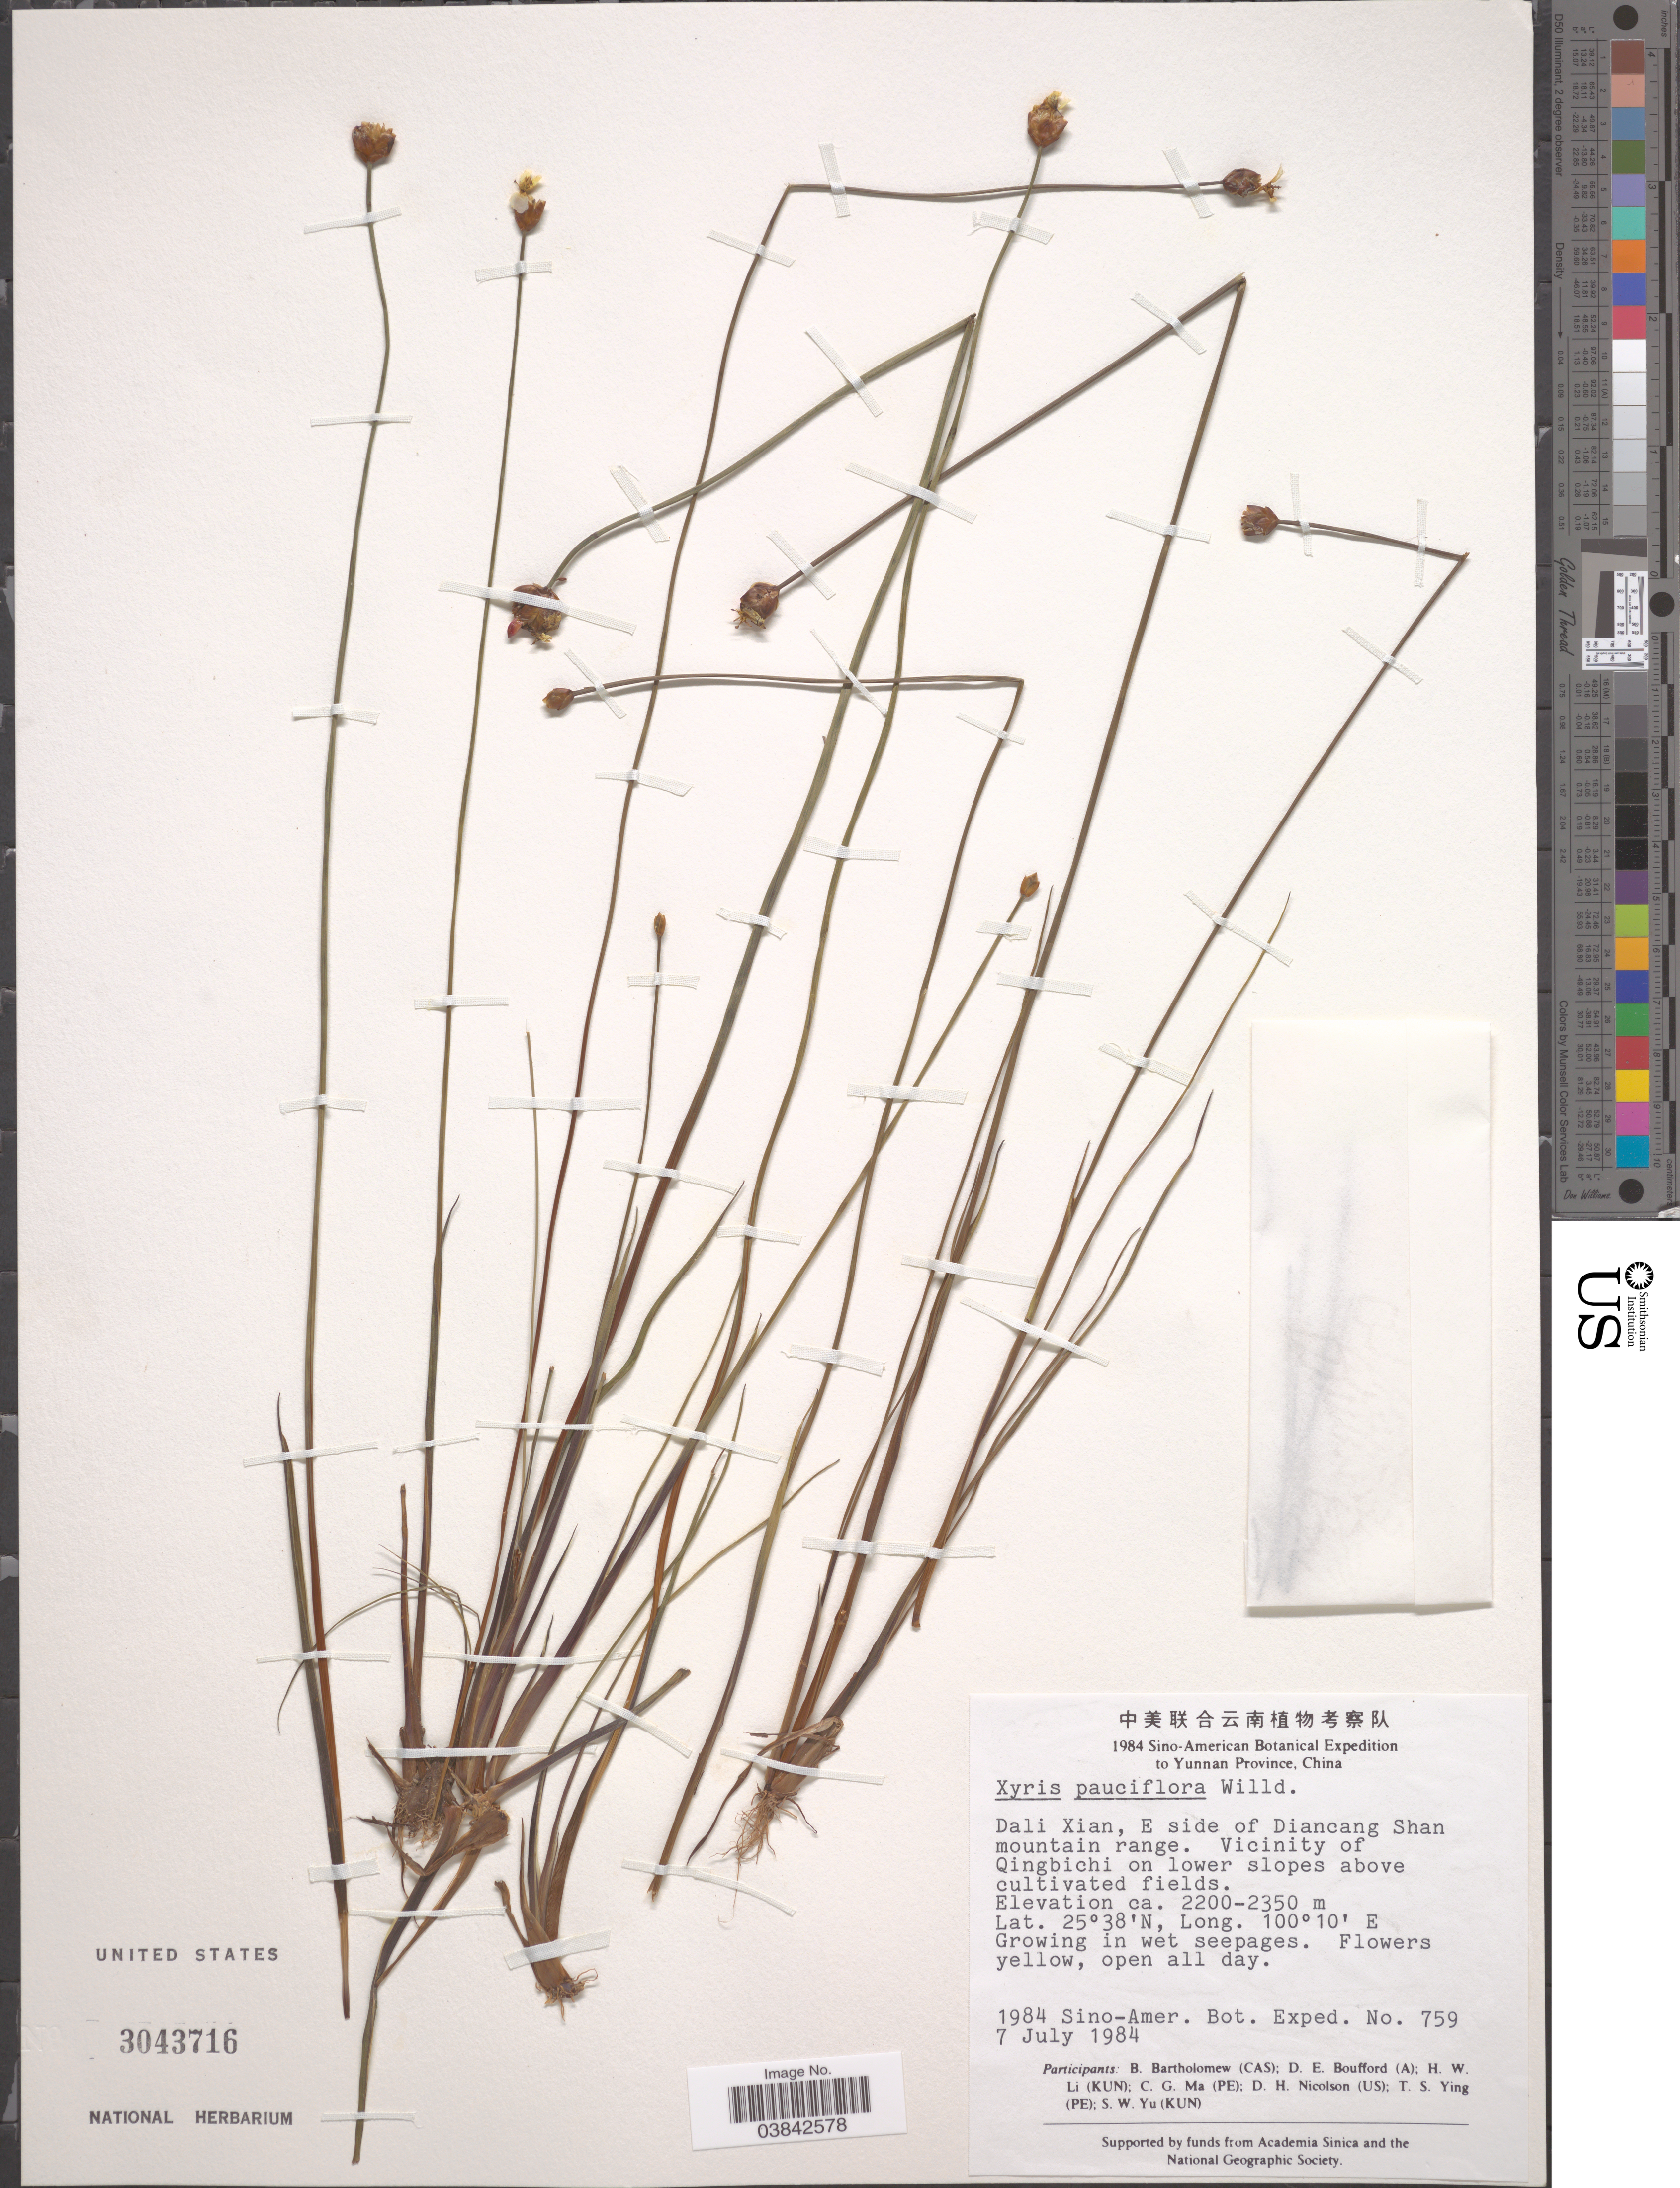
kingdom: Plantae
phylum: Tracheophyta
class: Liliopsida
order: Poales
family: Xyridaceae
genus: Xyris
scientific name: Xyris pauciflora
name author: Willd.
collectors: Sino-Amer. Bot. Exped. 1984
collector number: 759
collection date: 1984-07-07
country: China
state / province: Yunnan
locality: Dali Xian, E side of Diancang Shan mountain range. Vicinity of Qingbichi on lower slopes above cultivated fields.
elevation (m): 2200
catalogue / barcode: US 3043716